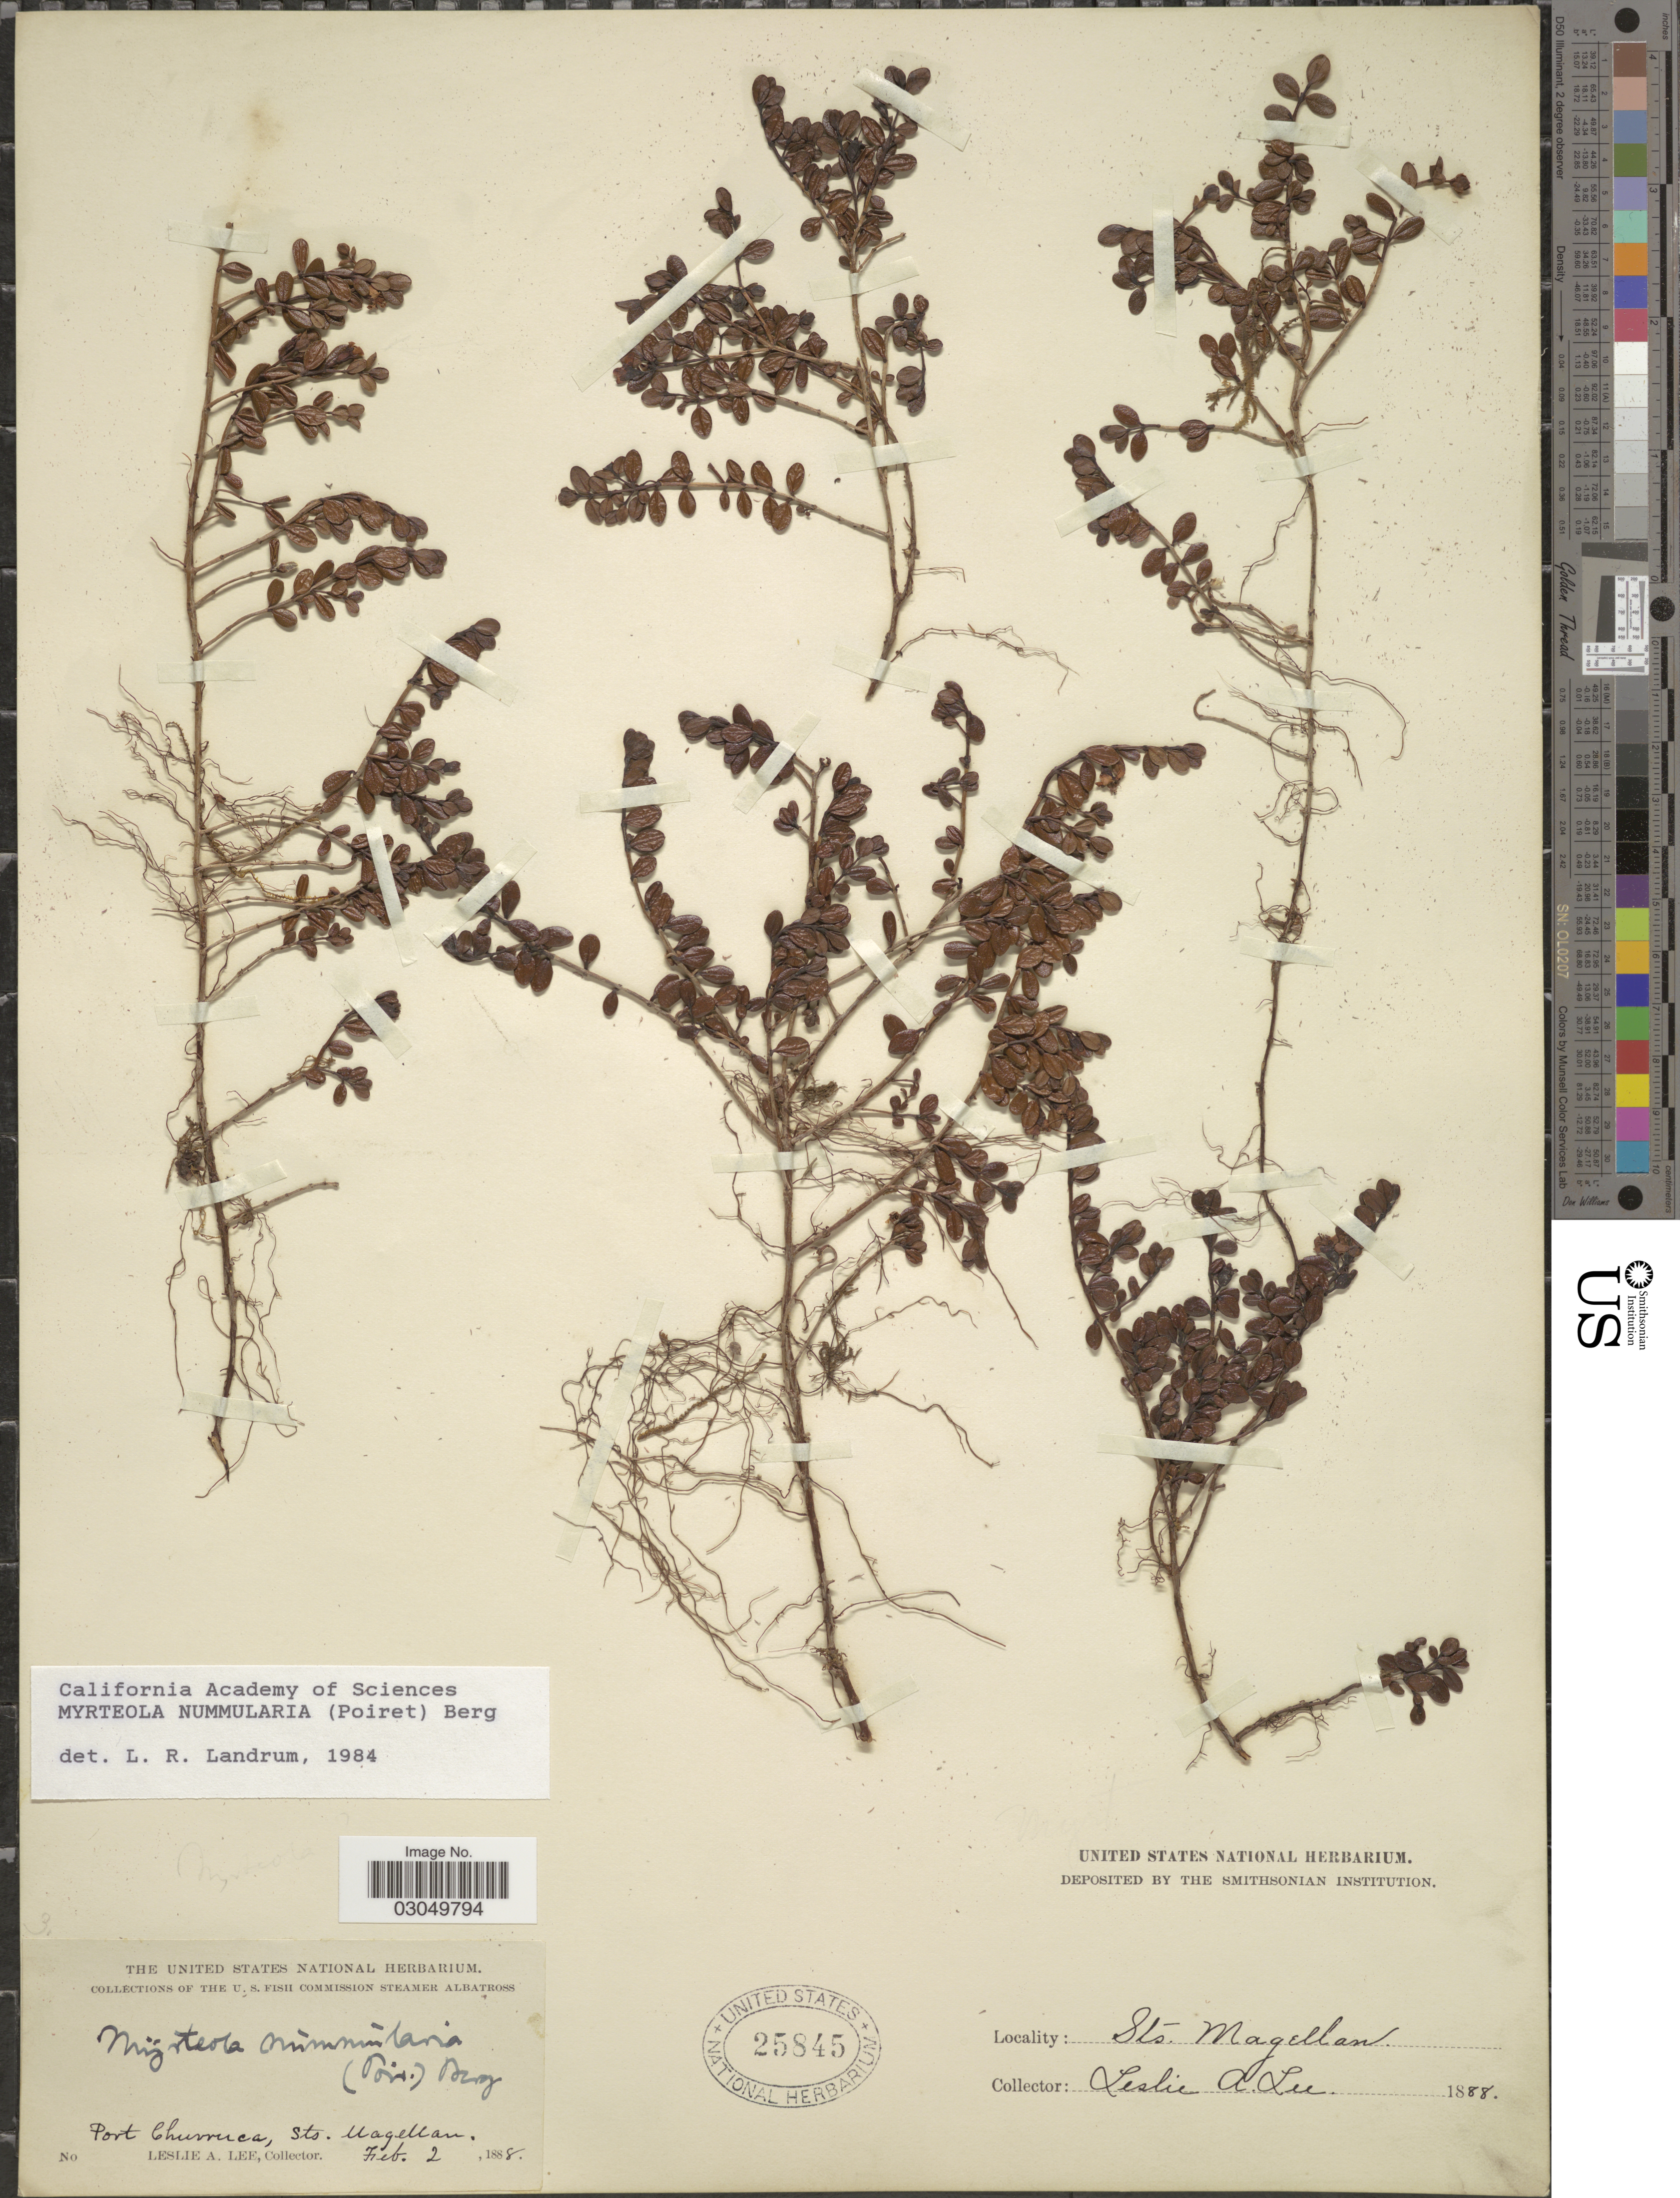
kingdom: Plantae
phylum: Tracheophyta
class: Magnoliopsida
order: Myrtales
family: Myrtaceae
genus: Myrteola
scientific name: Myrteola nummularia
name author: (Lam.) O. Berg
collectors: L. Lee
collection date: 1888-02-02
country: Chile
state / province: Magallanes y de la Antártica Chilena (XII)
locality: Port Churruca, Sts. Magellan.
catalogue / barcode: US 25845